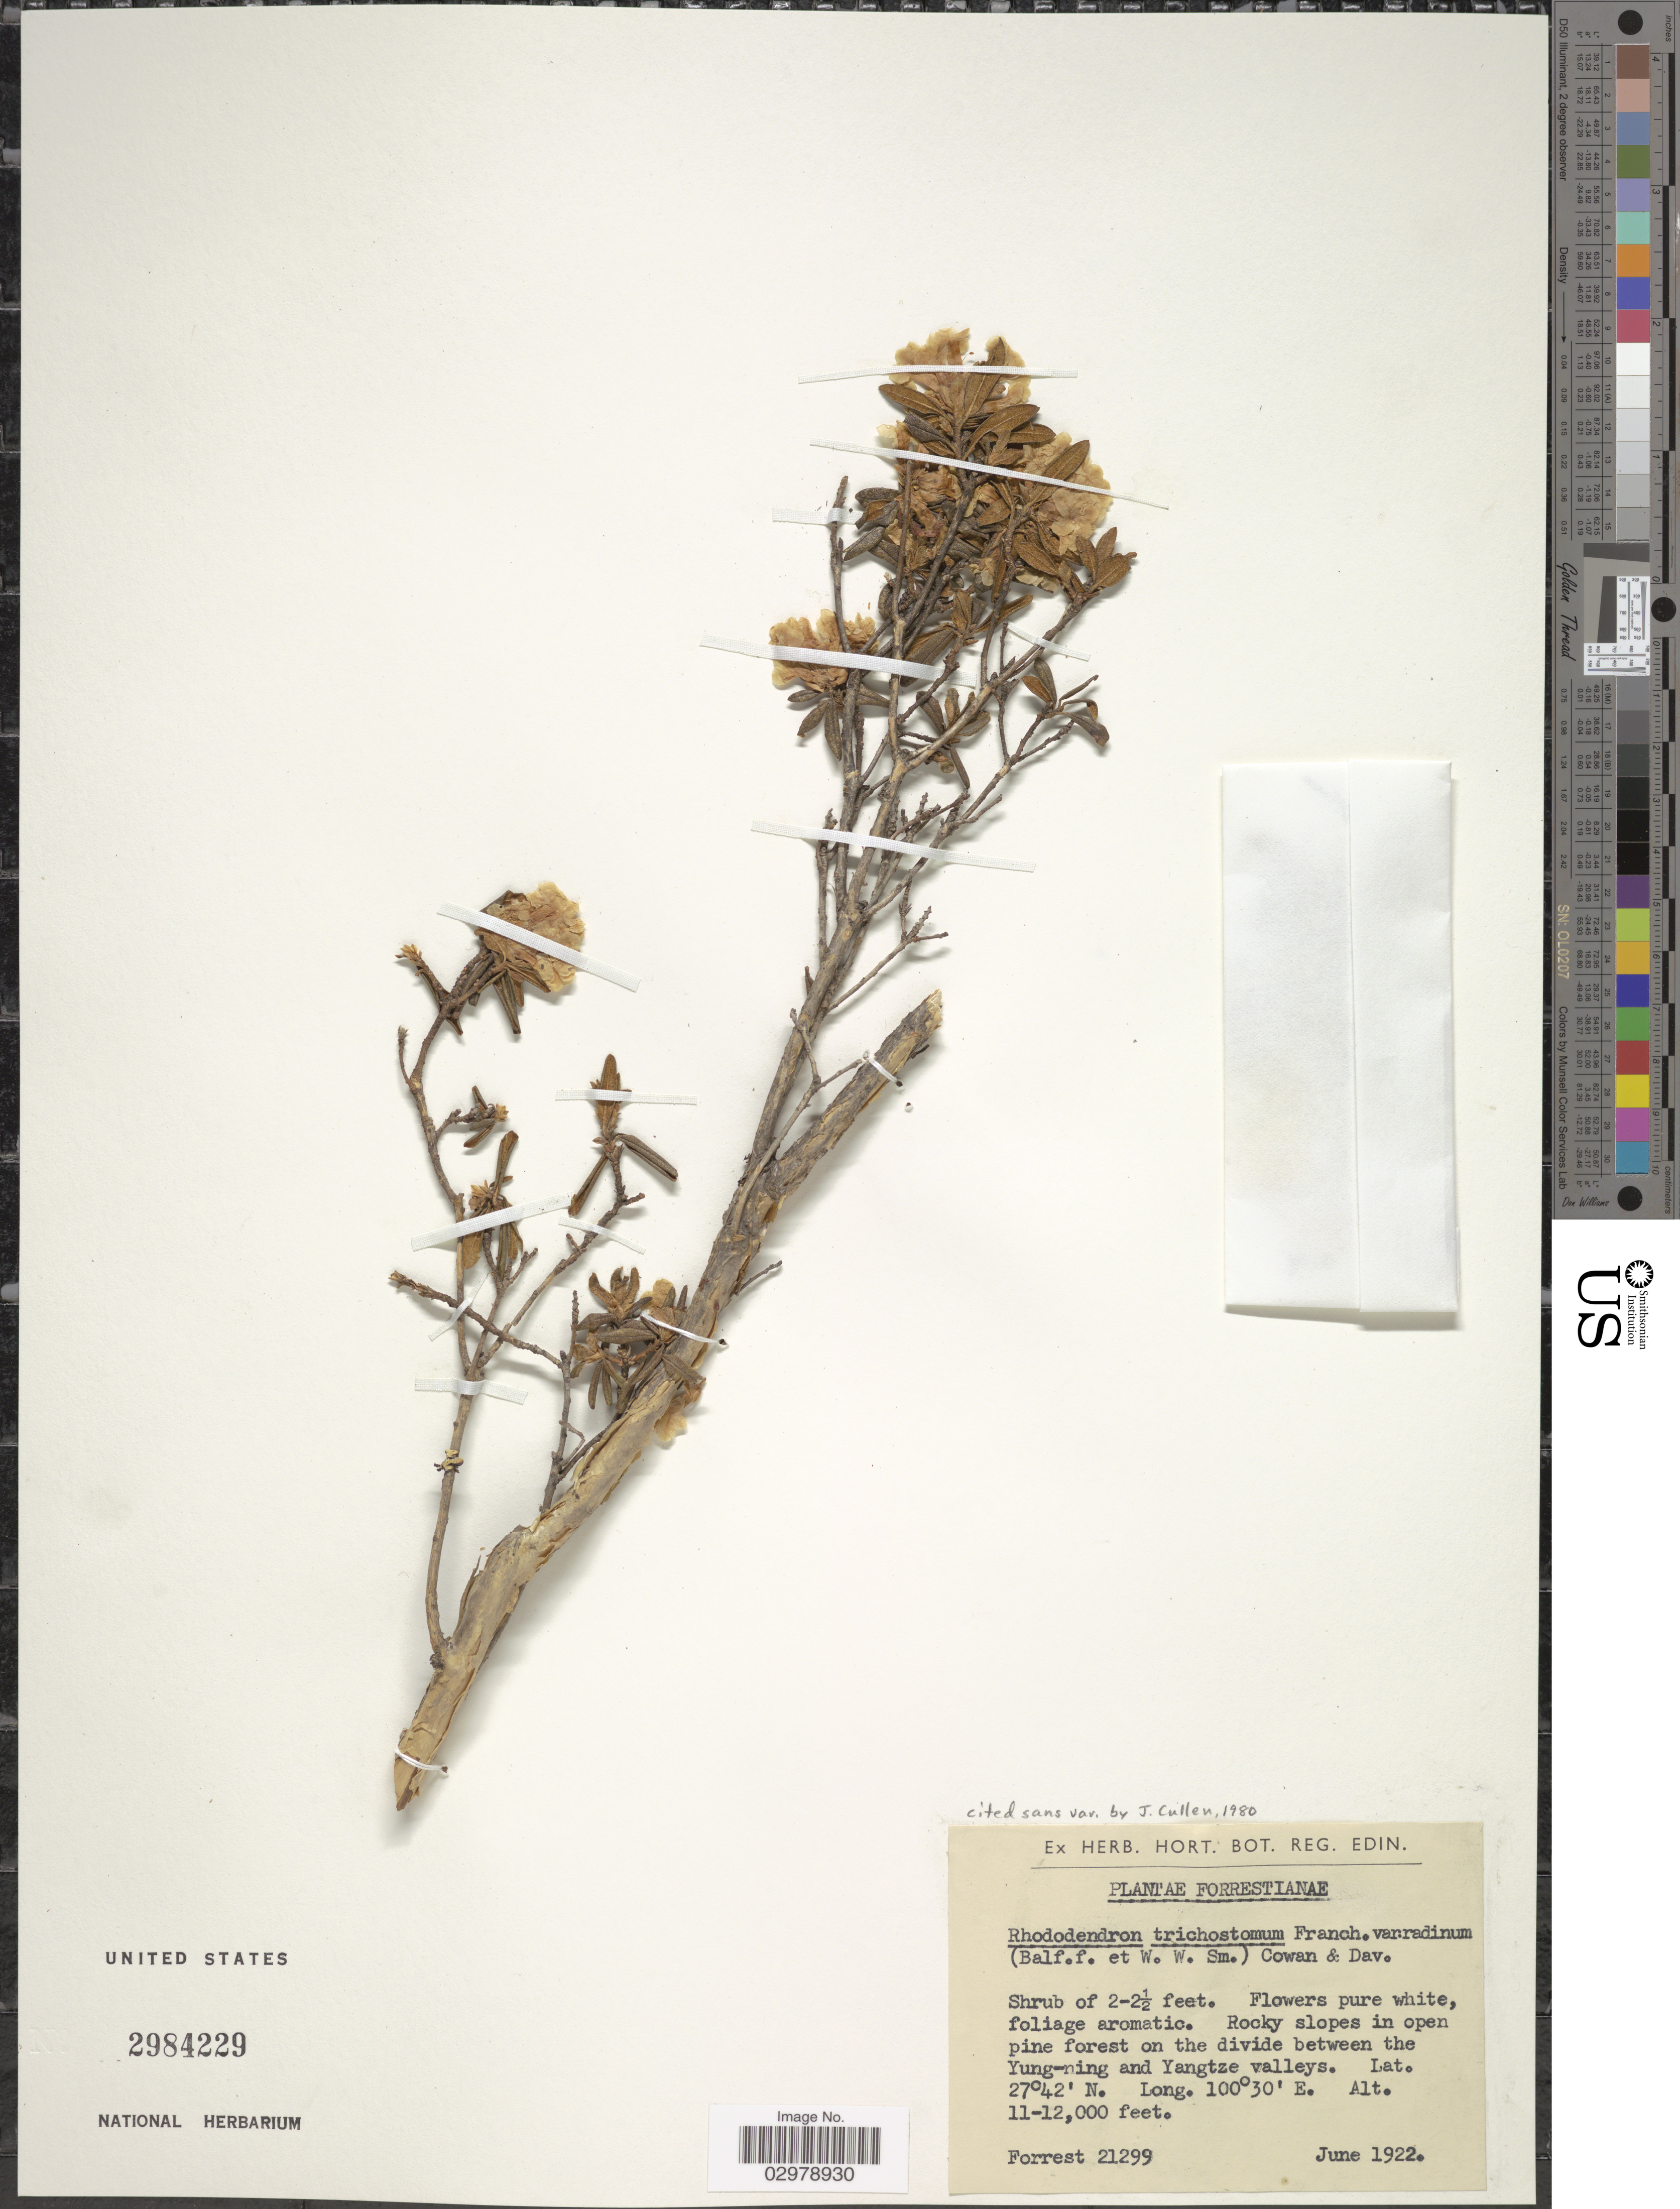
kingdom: Plantae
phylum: Tracheophyta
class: Magnoliopsida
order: Ericales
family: Ericaceae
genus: Rhododendron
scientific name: Rhododendron trichostomum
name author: Franch.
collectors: -. Forrest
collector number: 21299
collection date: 1922-06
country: China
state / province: Yunnan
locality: Rocky slopes in open pine forest on the divide between the Yung-ning and Yangtze valleys.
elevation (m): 3353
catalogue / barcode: US 2984229